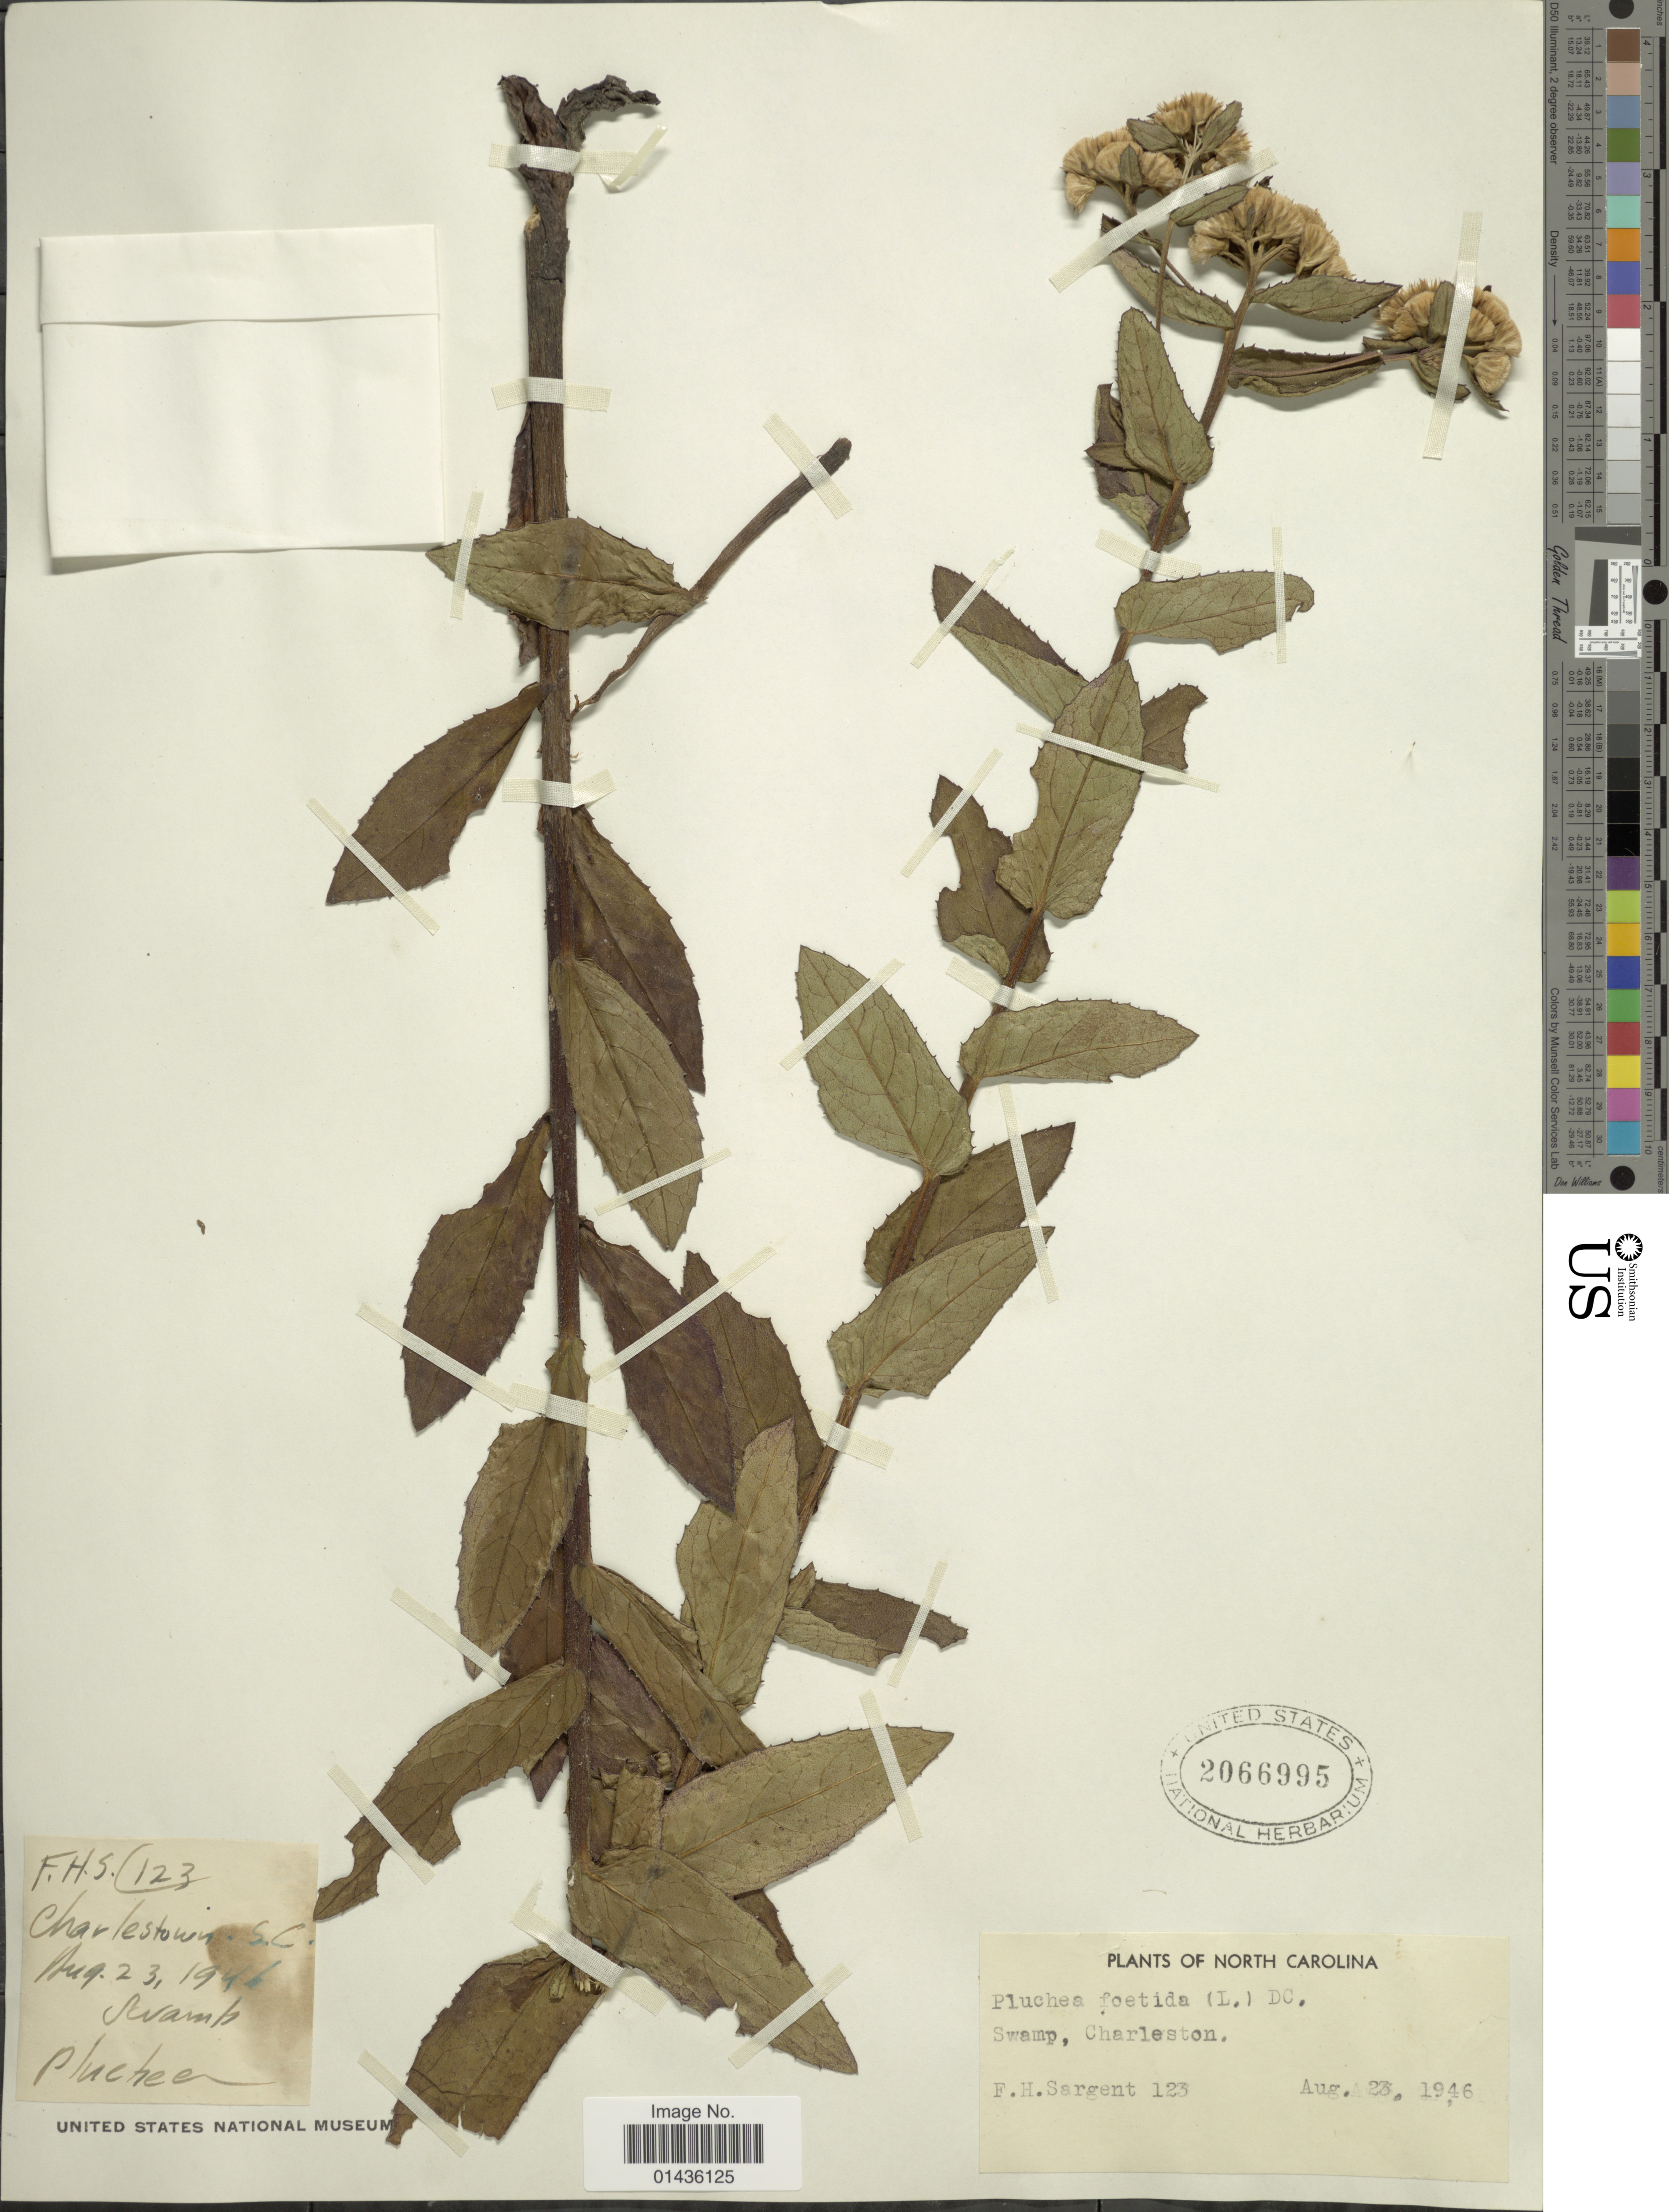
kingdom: Plantae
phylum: Tracheophyta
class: Magnoliopsida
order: Asterales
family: Asteraceae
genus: Pluchea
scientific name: Pluchea foetida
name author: (L.) DC.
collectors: F. H. Sargent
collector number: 123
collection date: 1946-08-23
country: United States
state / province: North Carolina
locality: Charleston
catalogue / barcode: US 2066995